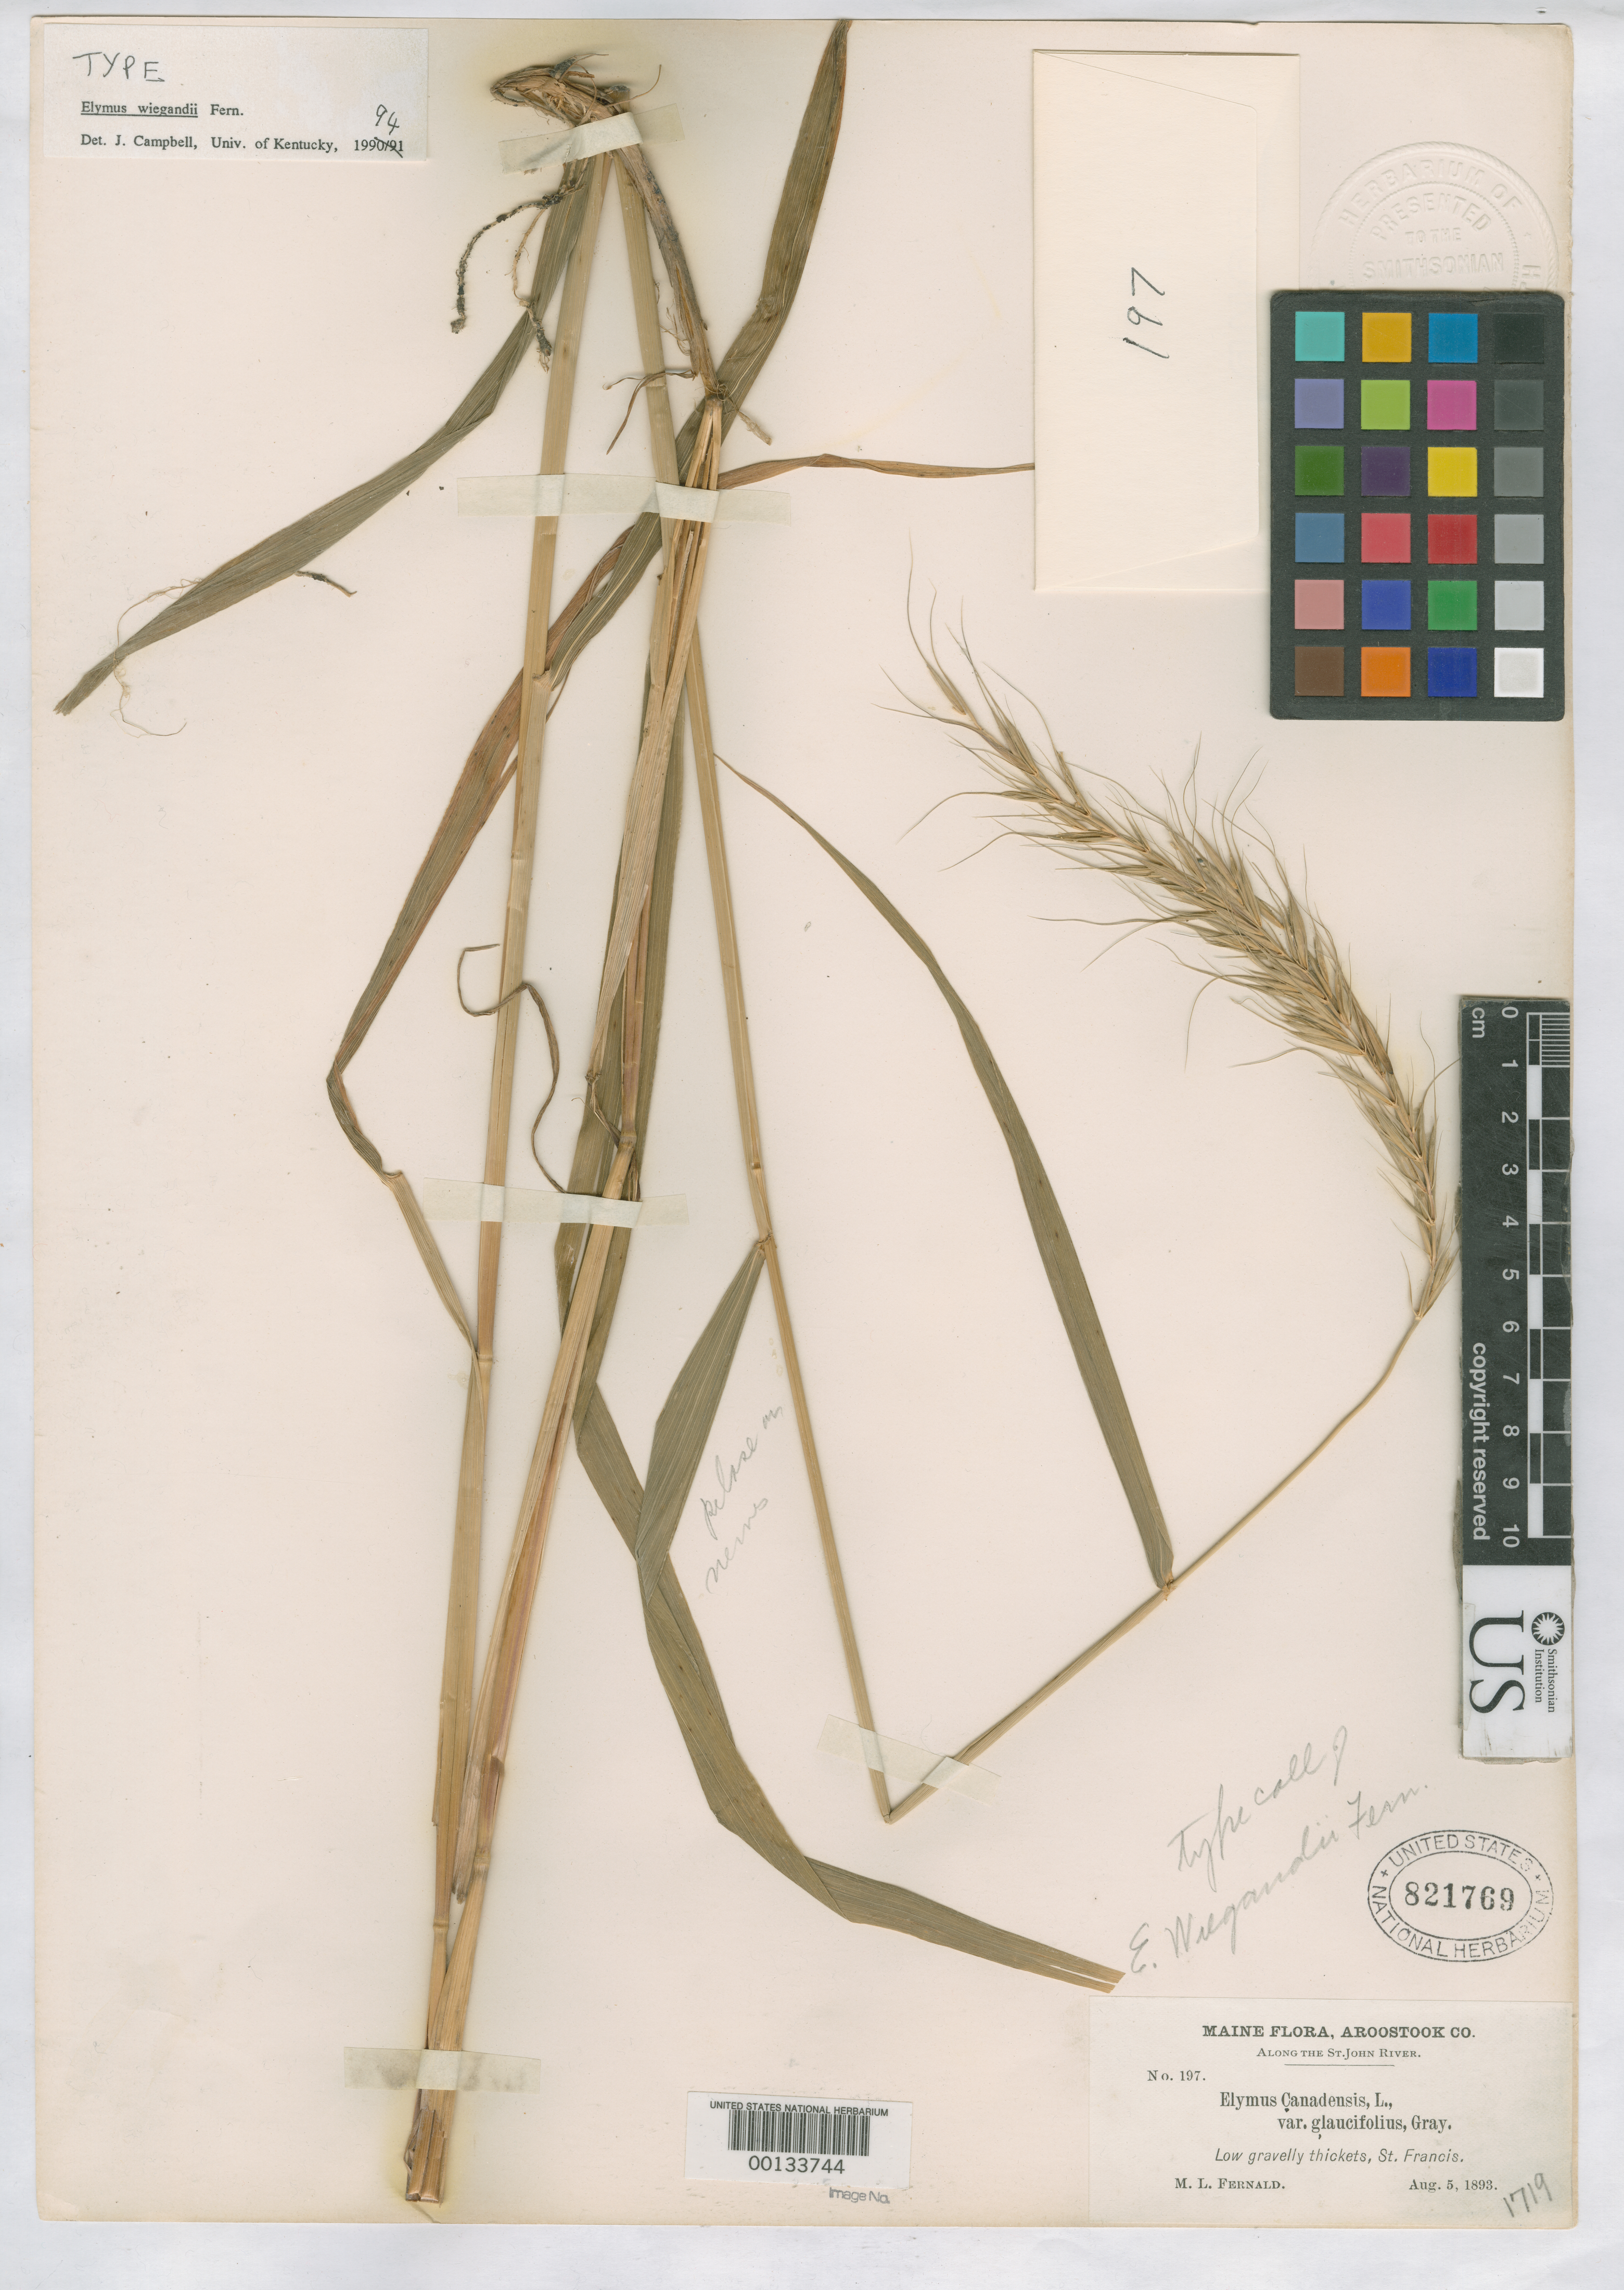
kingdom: Plantae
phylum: Tracheophyta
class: Liliopsida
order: Poales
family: Poaceae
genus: Elymus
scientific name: Elymus wiegandii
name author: Fernald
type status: Isotype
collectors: M. L. Fernald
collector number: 197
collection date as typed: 05 Aug 1893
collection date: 1893-08-05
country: United States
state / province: Maine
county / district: Aroostook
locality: St. Francis, along the St. John River.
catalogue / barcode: US 821769